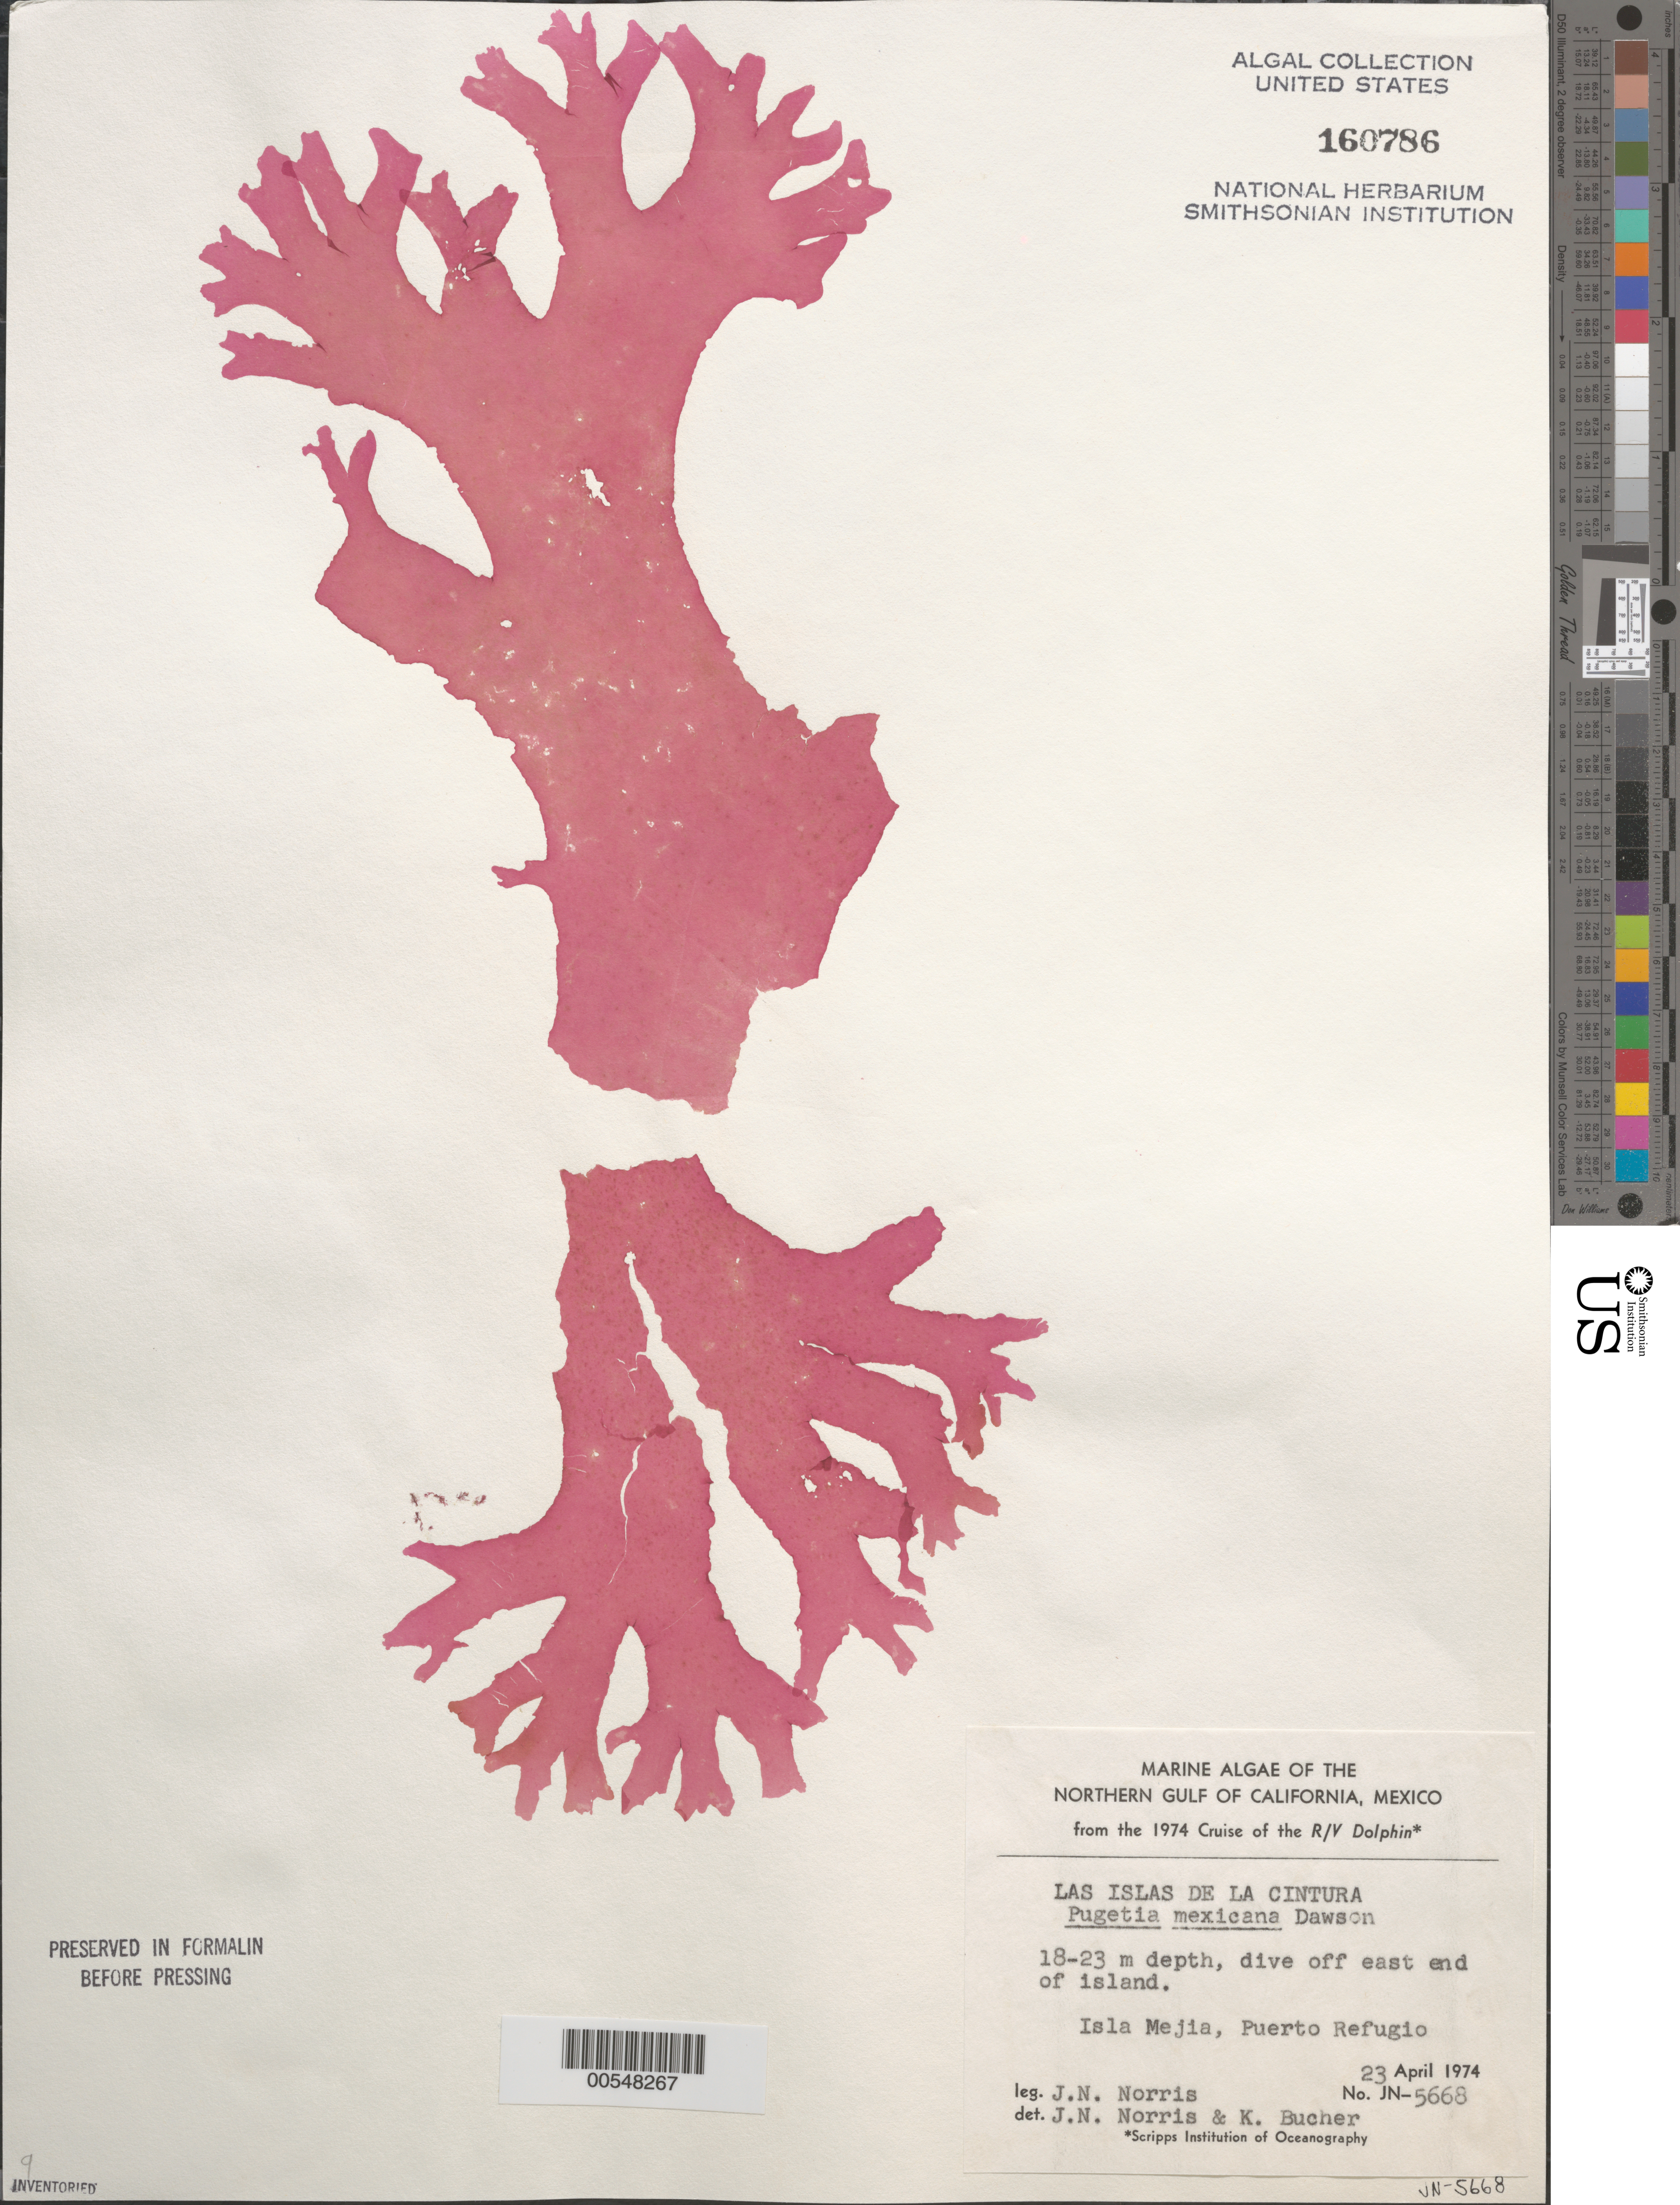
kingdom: Plantae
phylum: Rhodophyta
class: Florideophyceae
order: Gigartinales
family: Kallymeniaceae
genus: Pugetia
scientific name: Pugetia mexicana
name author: E.Y. Dawson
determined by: Norris, J. N.; Bucher, K. E.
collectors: J. N. Norris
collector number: JN-5668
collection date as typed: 23 Apr 1974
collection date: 1974-04-23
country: Mexico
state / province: Baja California Norte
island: Isla Mejia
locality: Puerto Refugio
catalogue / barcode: US 160786